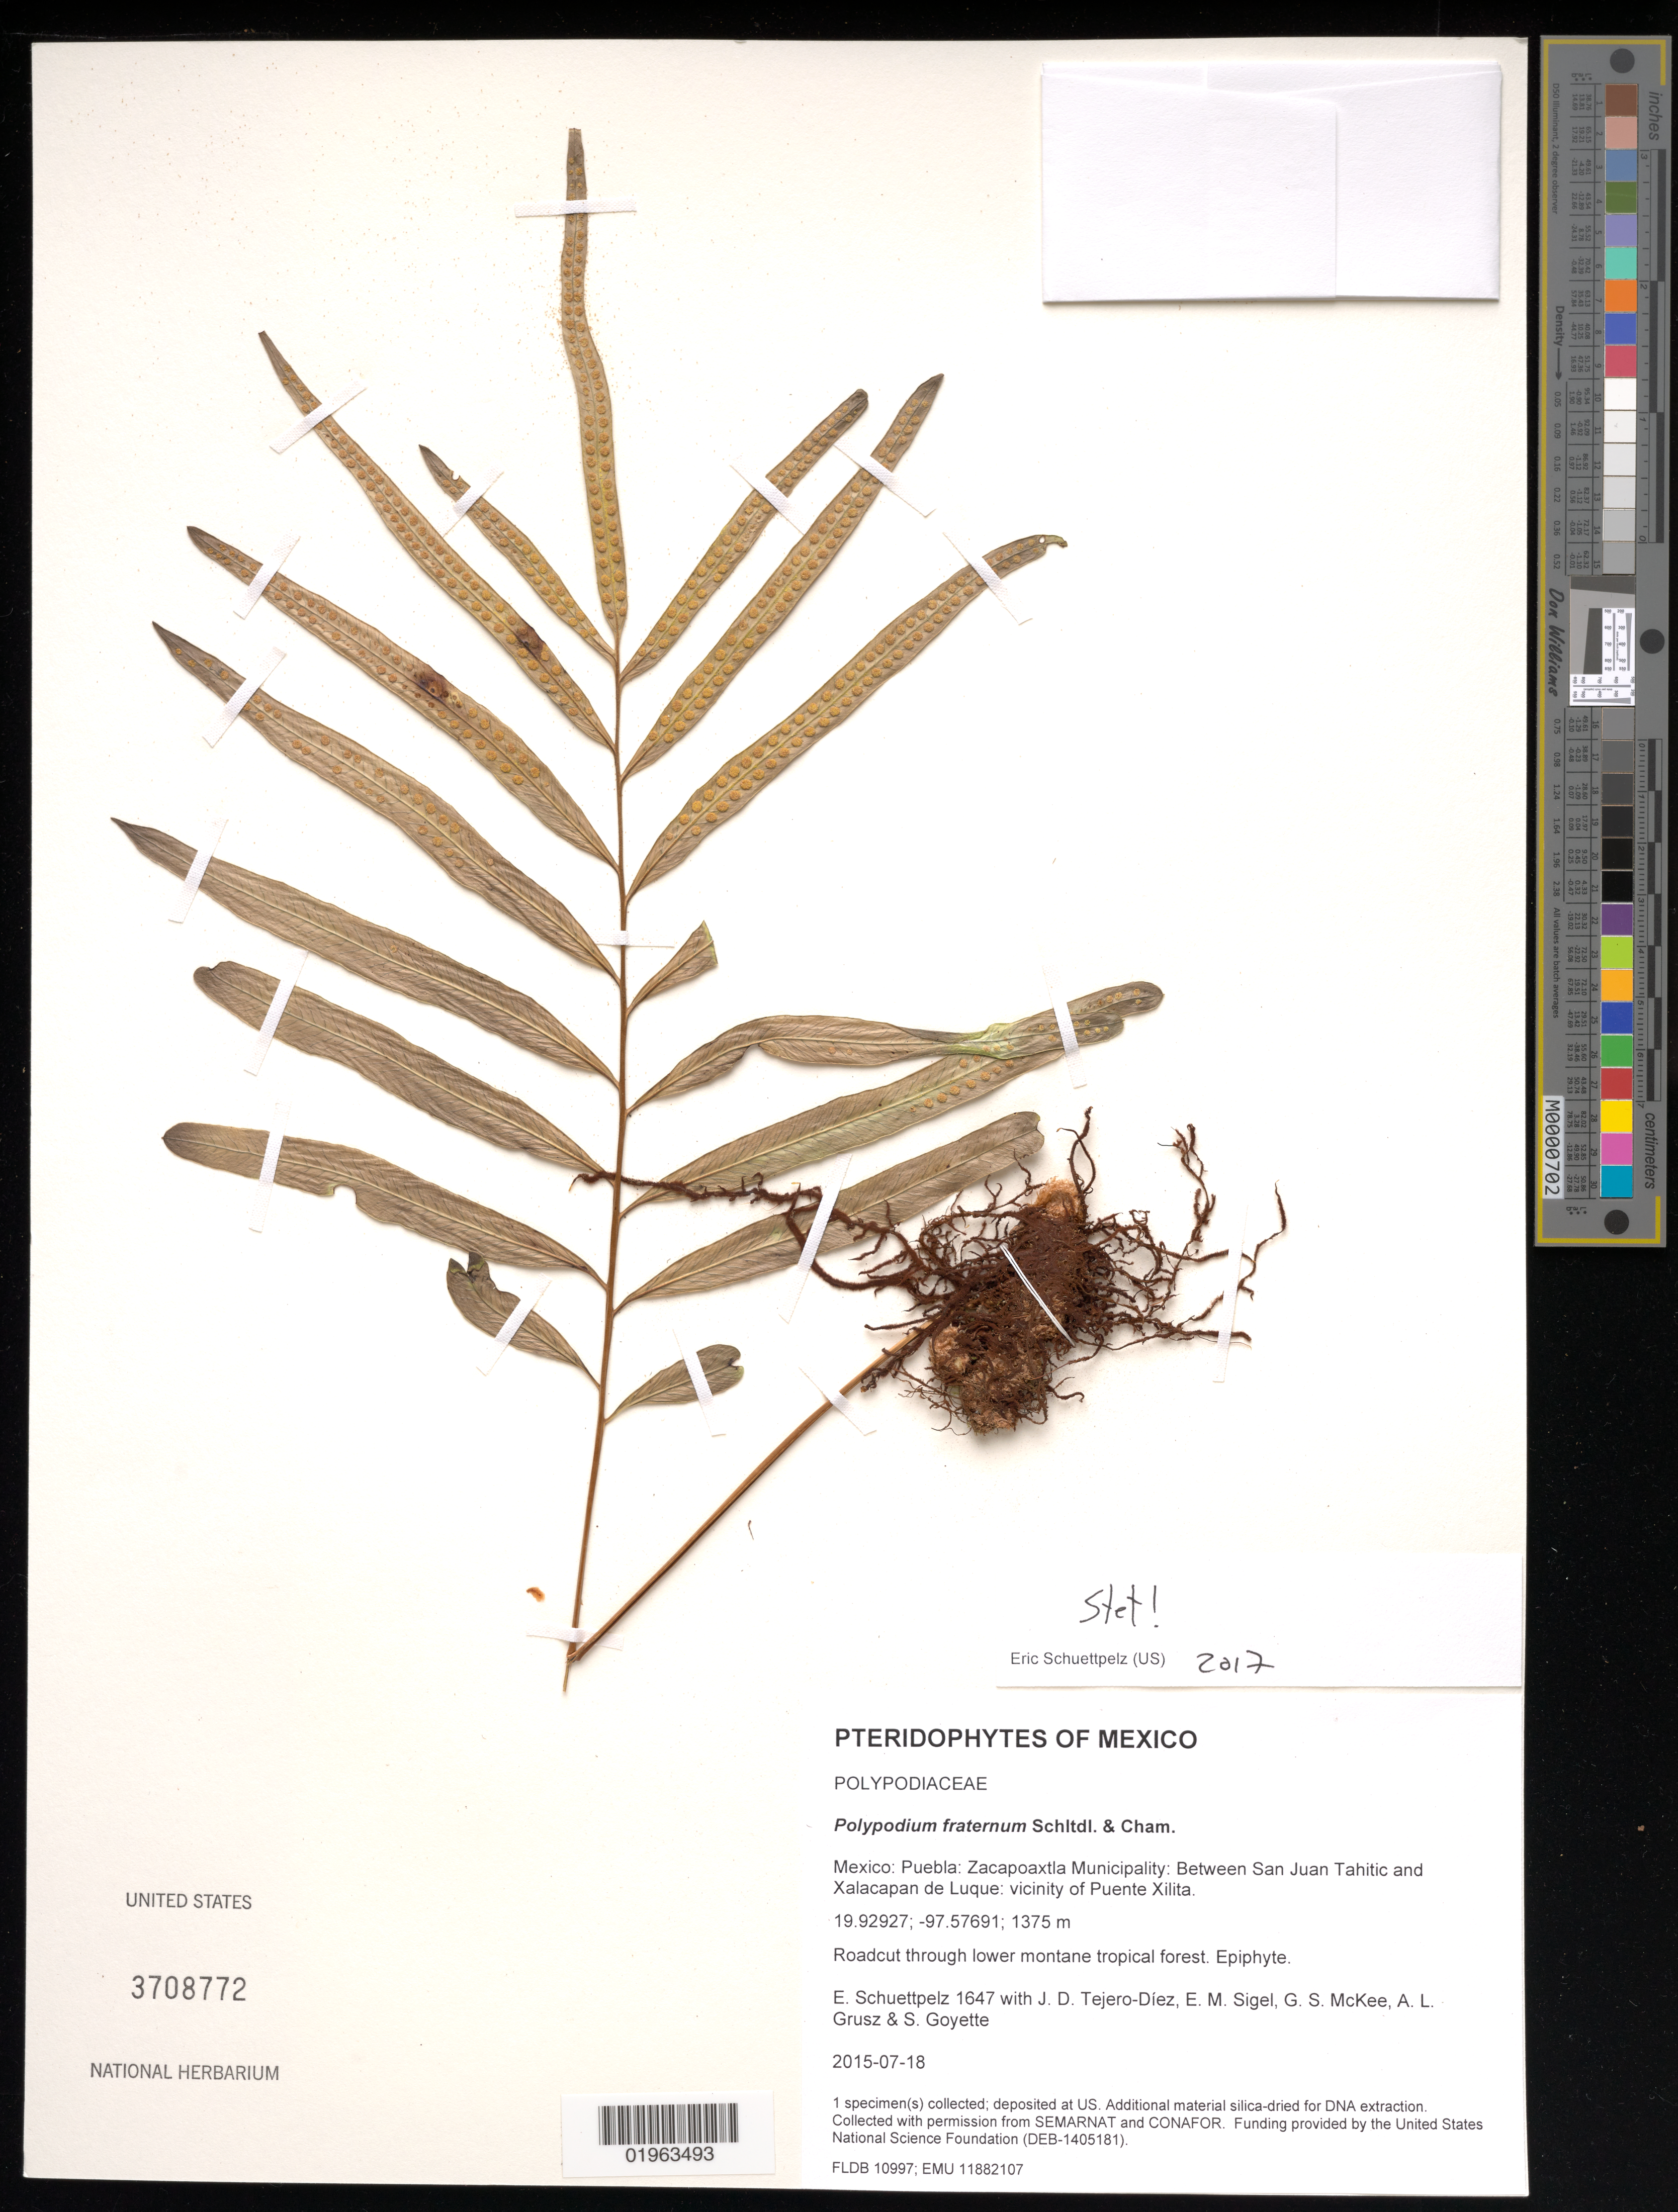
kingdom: Plantae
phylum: Tracheophyta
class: Polypodiopsida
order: Polypodiales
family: Polypodiaceae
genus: Polypodium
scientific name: Polypodium fraternum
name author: Schltdl. & Cham.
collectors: E. Schuettpelz, D. Tejero-Díez, E. M. Sigel, G. S. McKee & A. Grusz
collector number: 1647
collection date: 2015-07-18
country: Mexico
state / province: Puebla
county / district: Zacapoaxtla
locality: Between San Juan Tahitic and Xalacapan de Luque: vicinity of Puente Xilita.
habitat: Roadcut through lower montane tropical forest.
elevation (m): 1375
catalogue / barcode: US 3708772